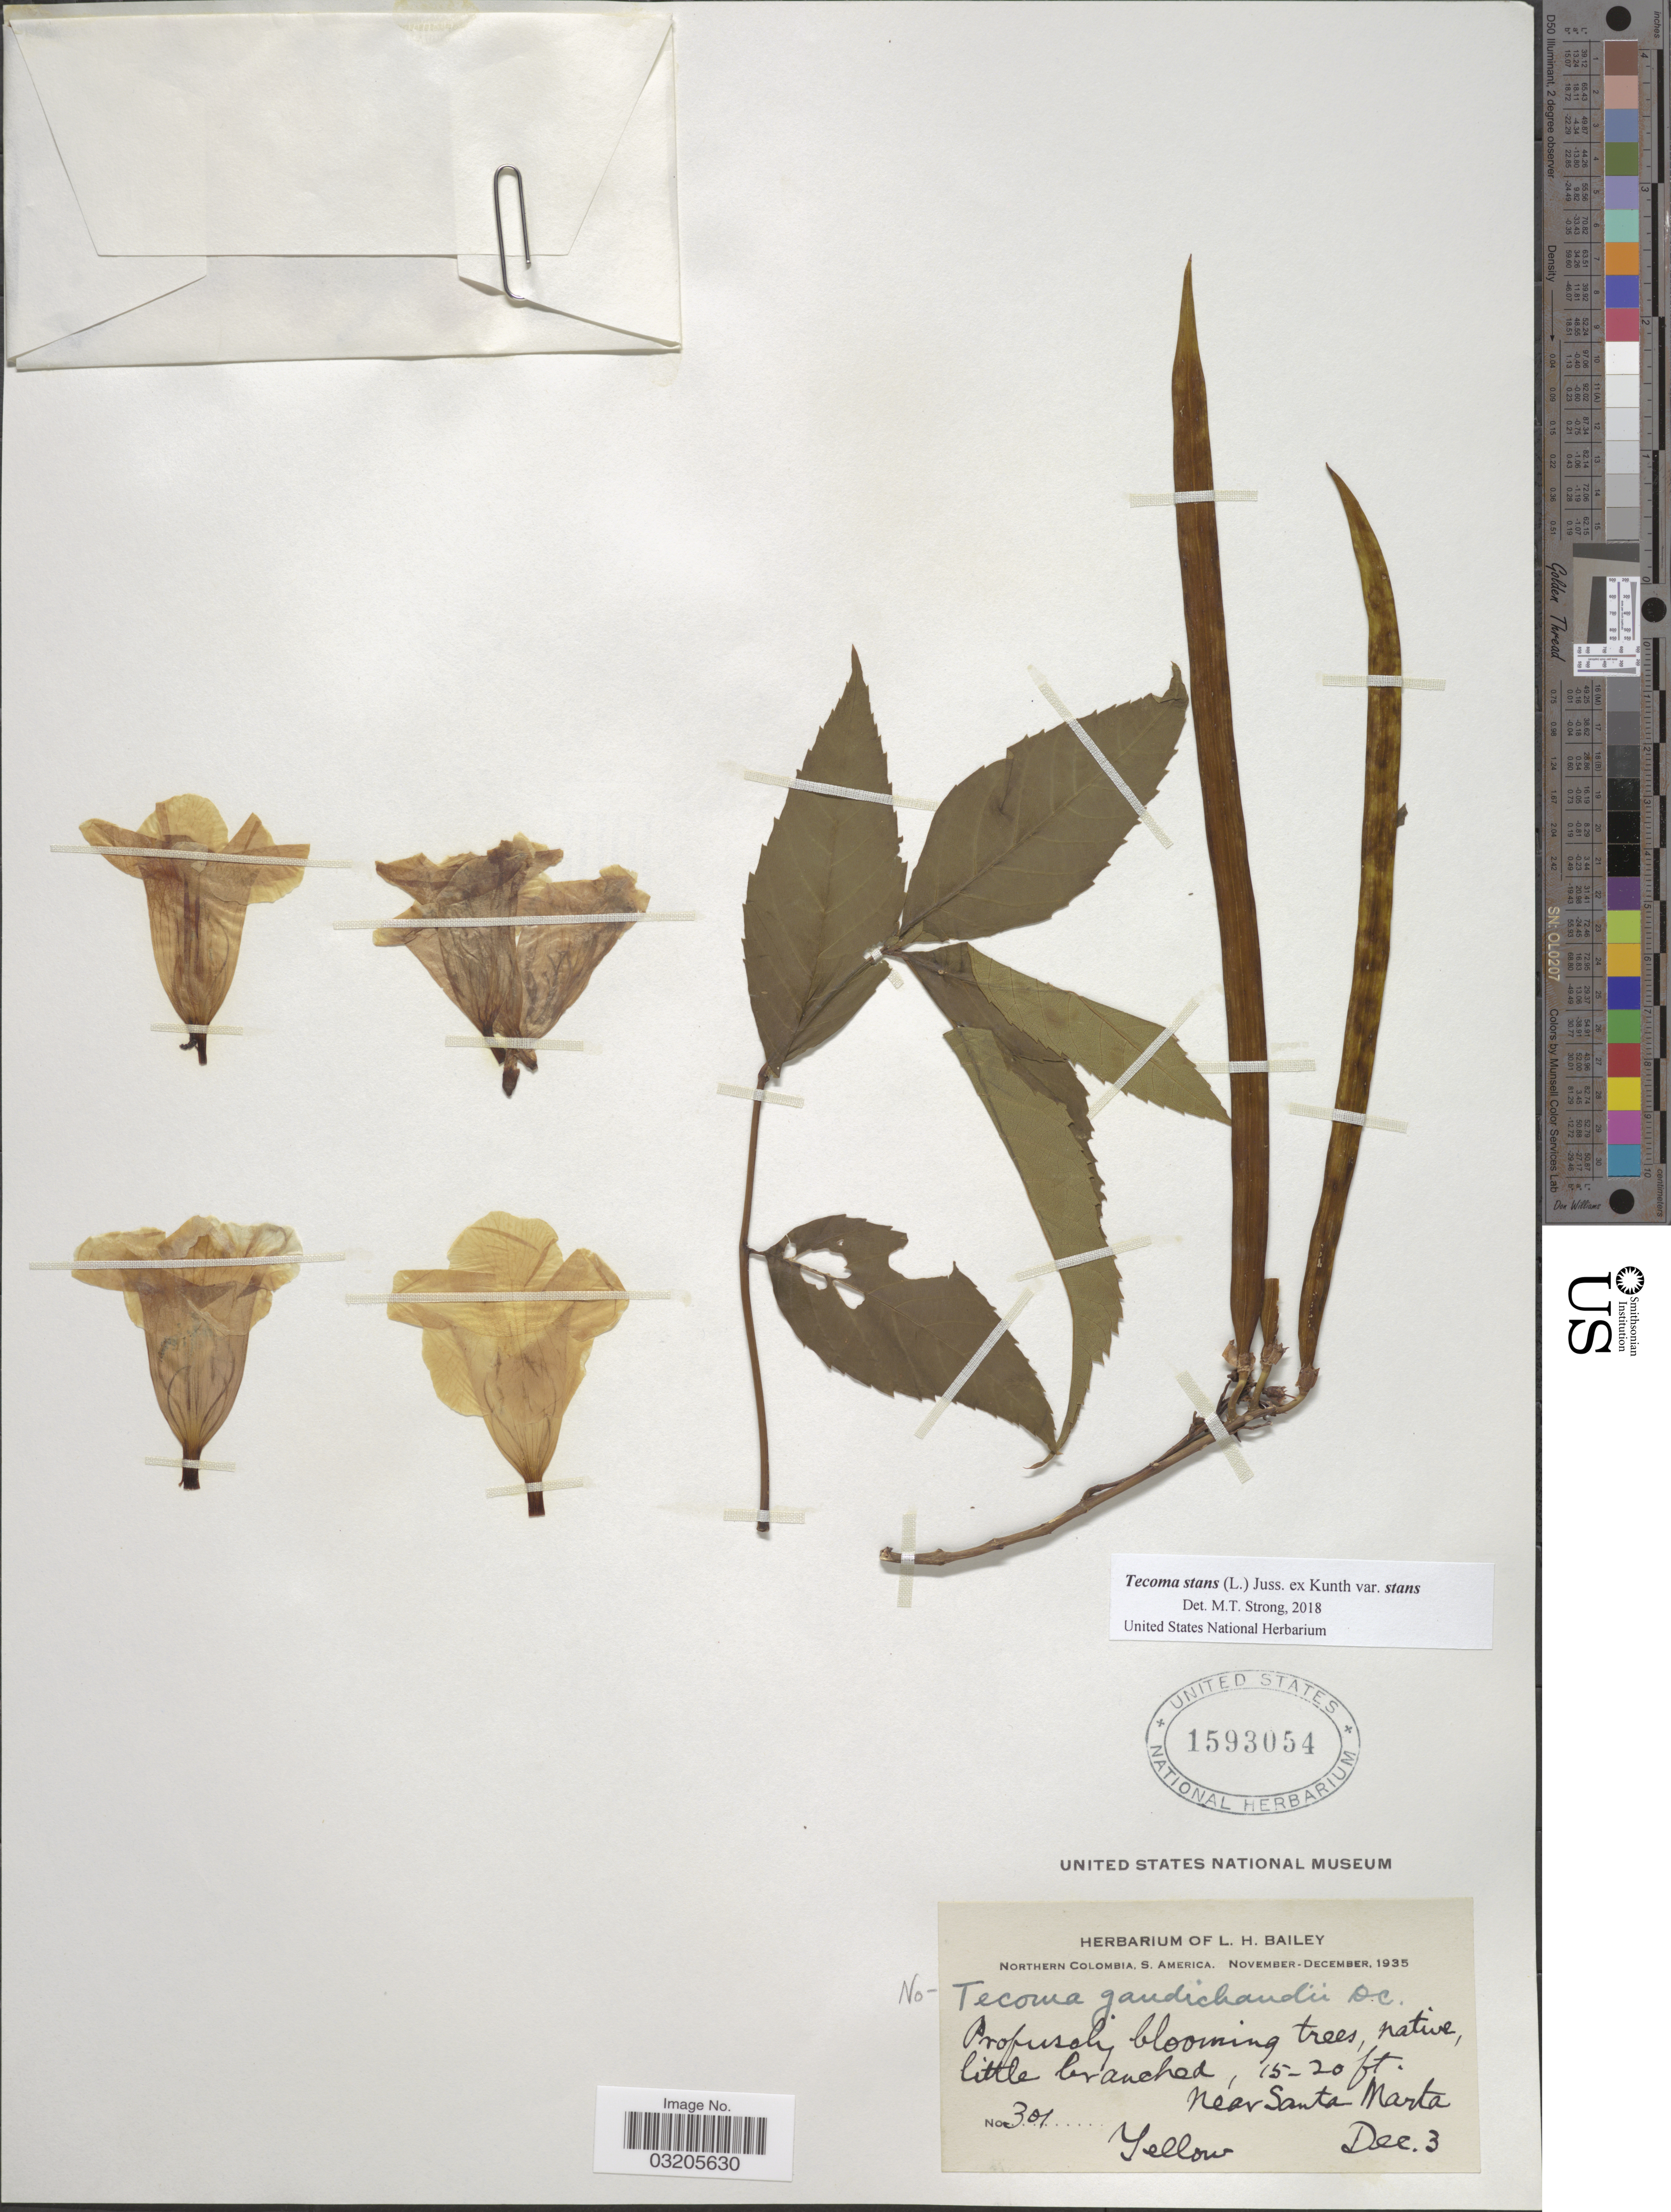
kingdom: Plantae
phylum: Tracheophyta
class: Magnoliopsida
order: Lamiales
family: Bignoniaceae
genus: Tecoma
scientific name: Tecoma stans var. stans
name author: (L.) Juss. ex Kunth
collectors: ex herb. L. H. Bailey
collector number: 301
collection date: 1935-12-03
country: Colombia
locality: Northern Colombia. Near Santa Marta.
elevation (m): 5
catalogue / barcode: US 1593054